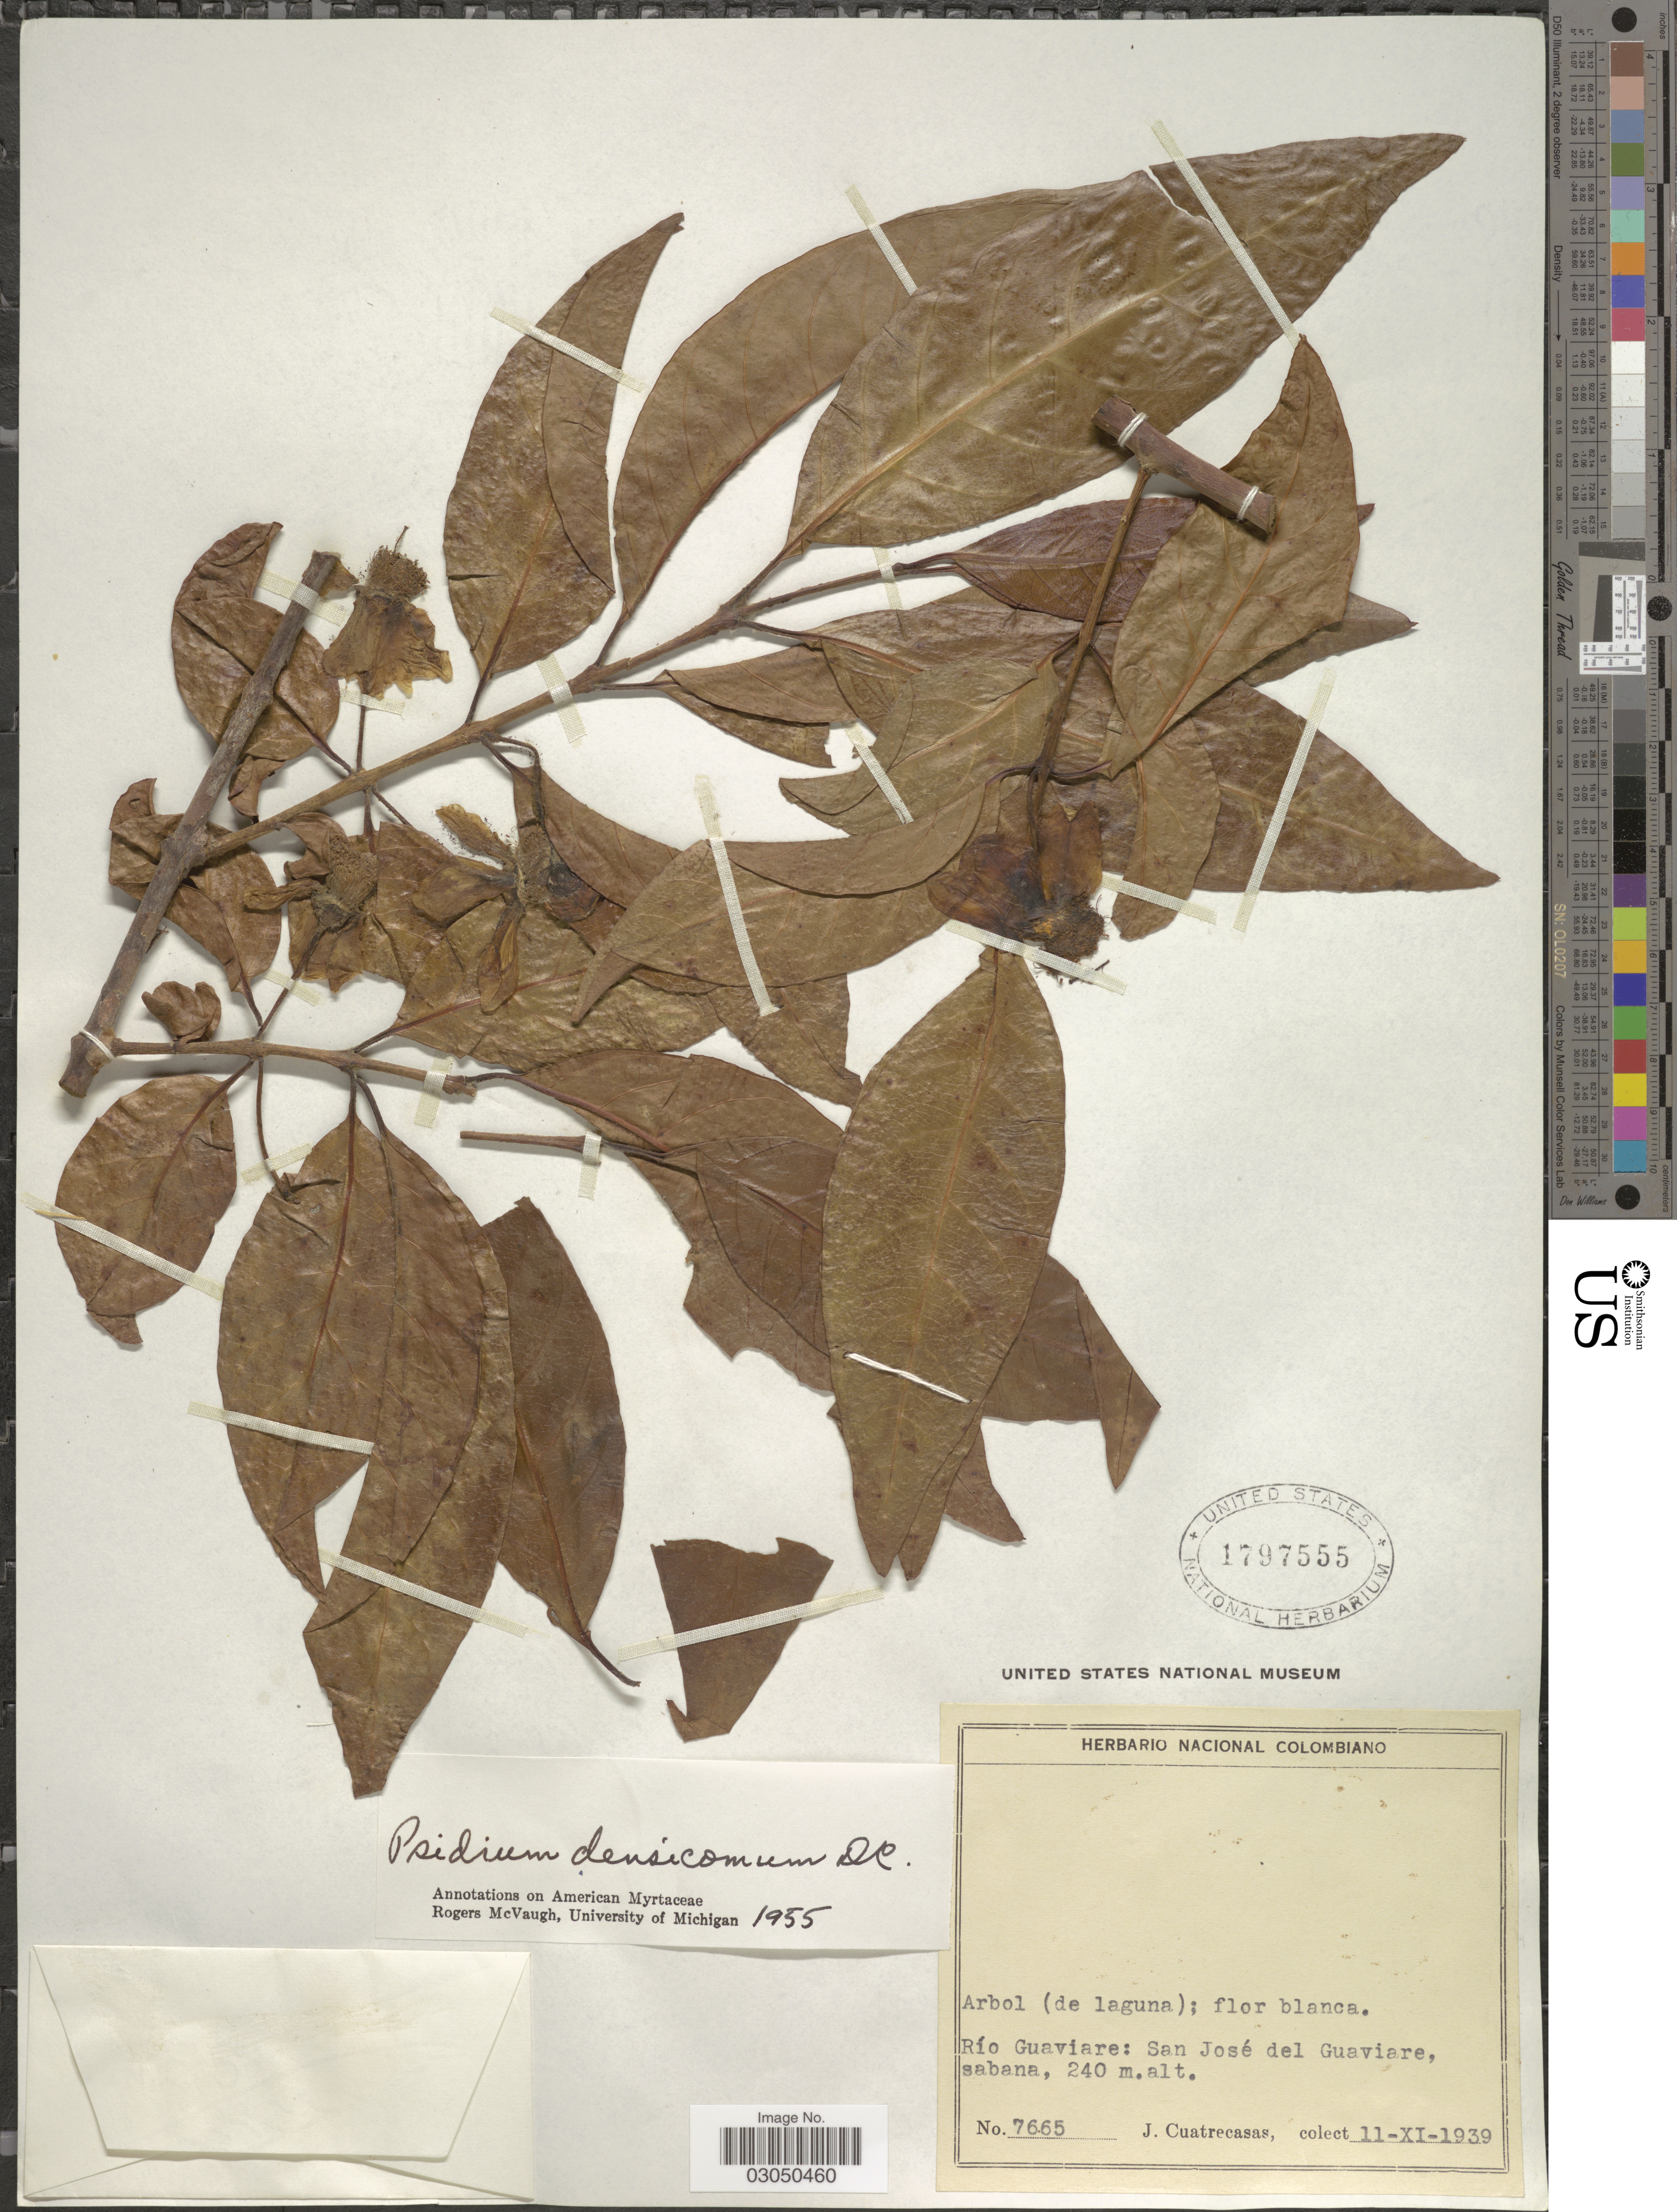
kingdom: Plantae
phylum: Tracheophyta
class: Magnoliopsida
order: Myrtales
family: Myrtaceae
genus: Psidium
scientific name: Psidium densicomum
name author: DC.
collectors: J. Cuatrecasas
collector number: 7665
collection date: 1939-11-11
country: Colombia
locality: Río Guaviare: San José del Guaviare.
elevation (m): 240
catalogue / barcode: US 1797555